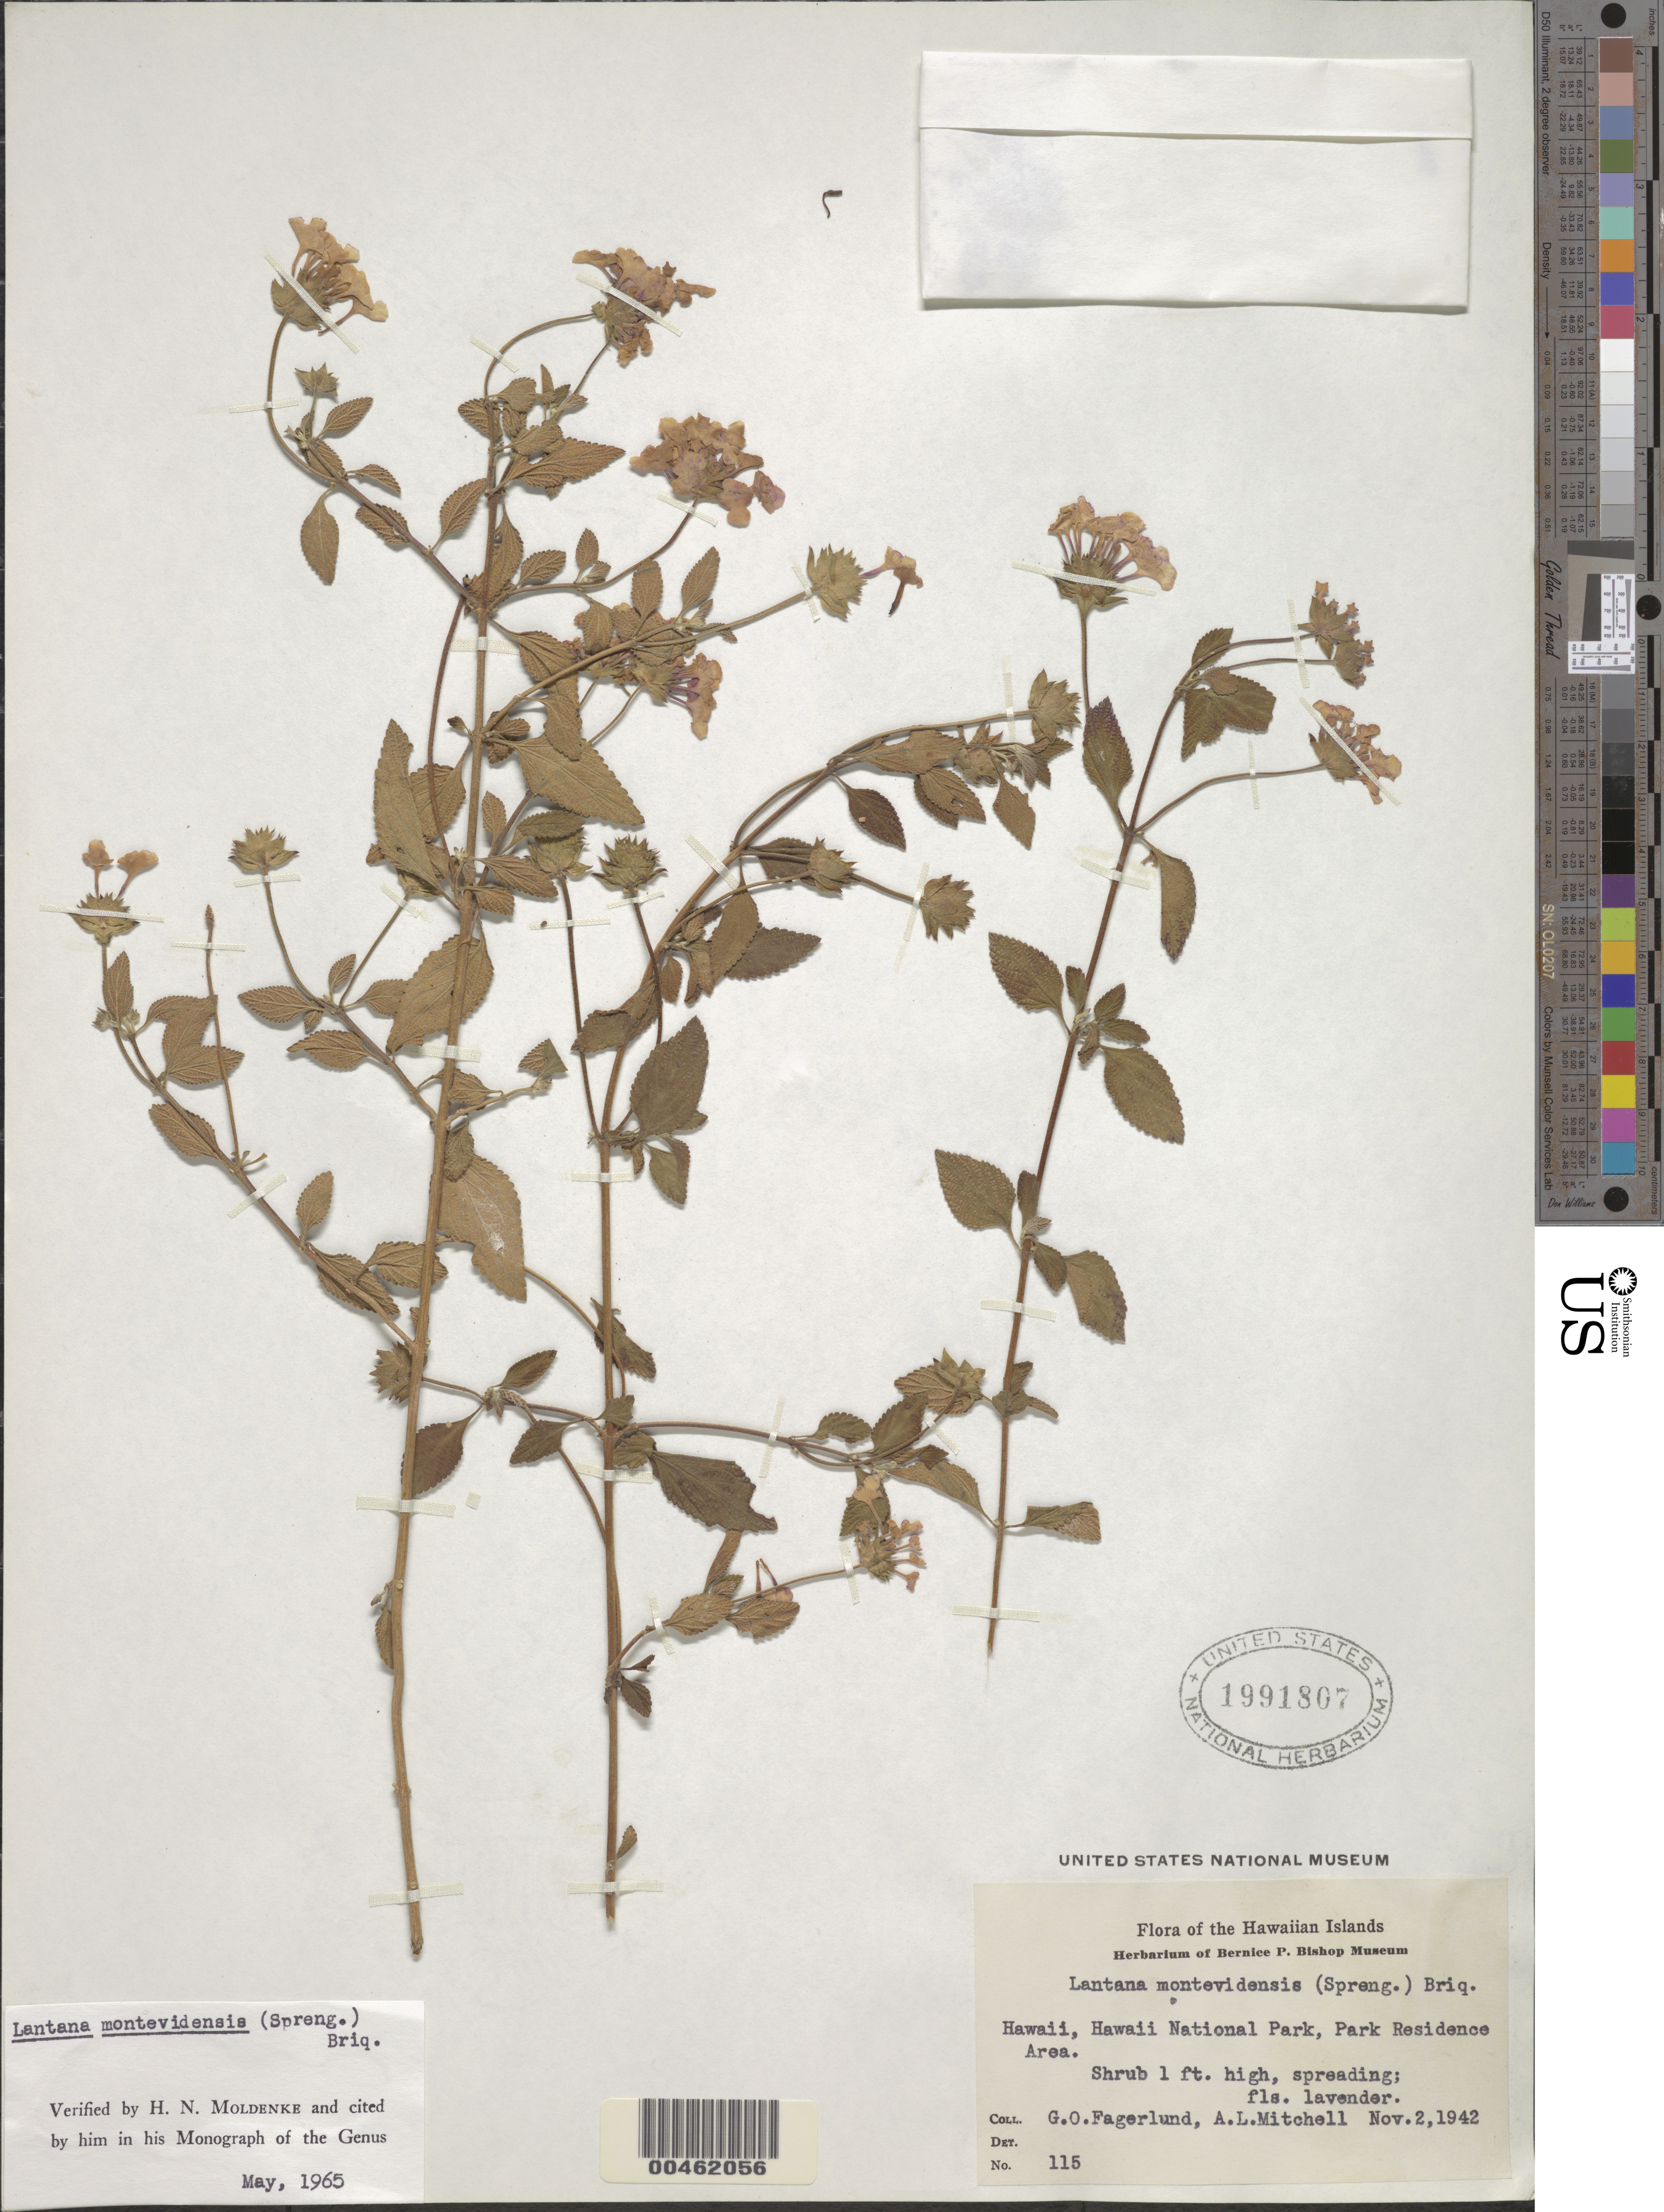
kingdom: Plantae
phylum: Tracheophyta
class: Magnoliopsida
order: Lamiales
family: Verbenaceae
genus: Lantana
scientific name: Lantana montevidensis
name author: (Spreng.) Briq.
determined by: Moldenke, H. N.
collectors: G. Fagerlund & A. Mitchell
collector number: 115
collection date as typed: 2 Nov 1942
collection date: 1942-11-02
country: United States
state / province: Hawaii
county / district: Hawaii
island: Hawaii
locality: Hawaii National Park, Park Residence Area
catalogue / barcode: US 1991807